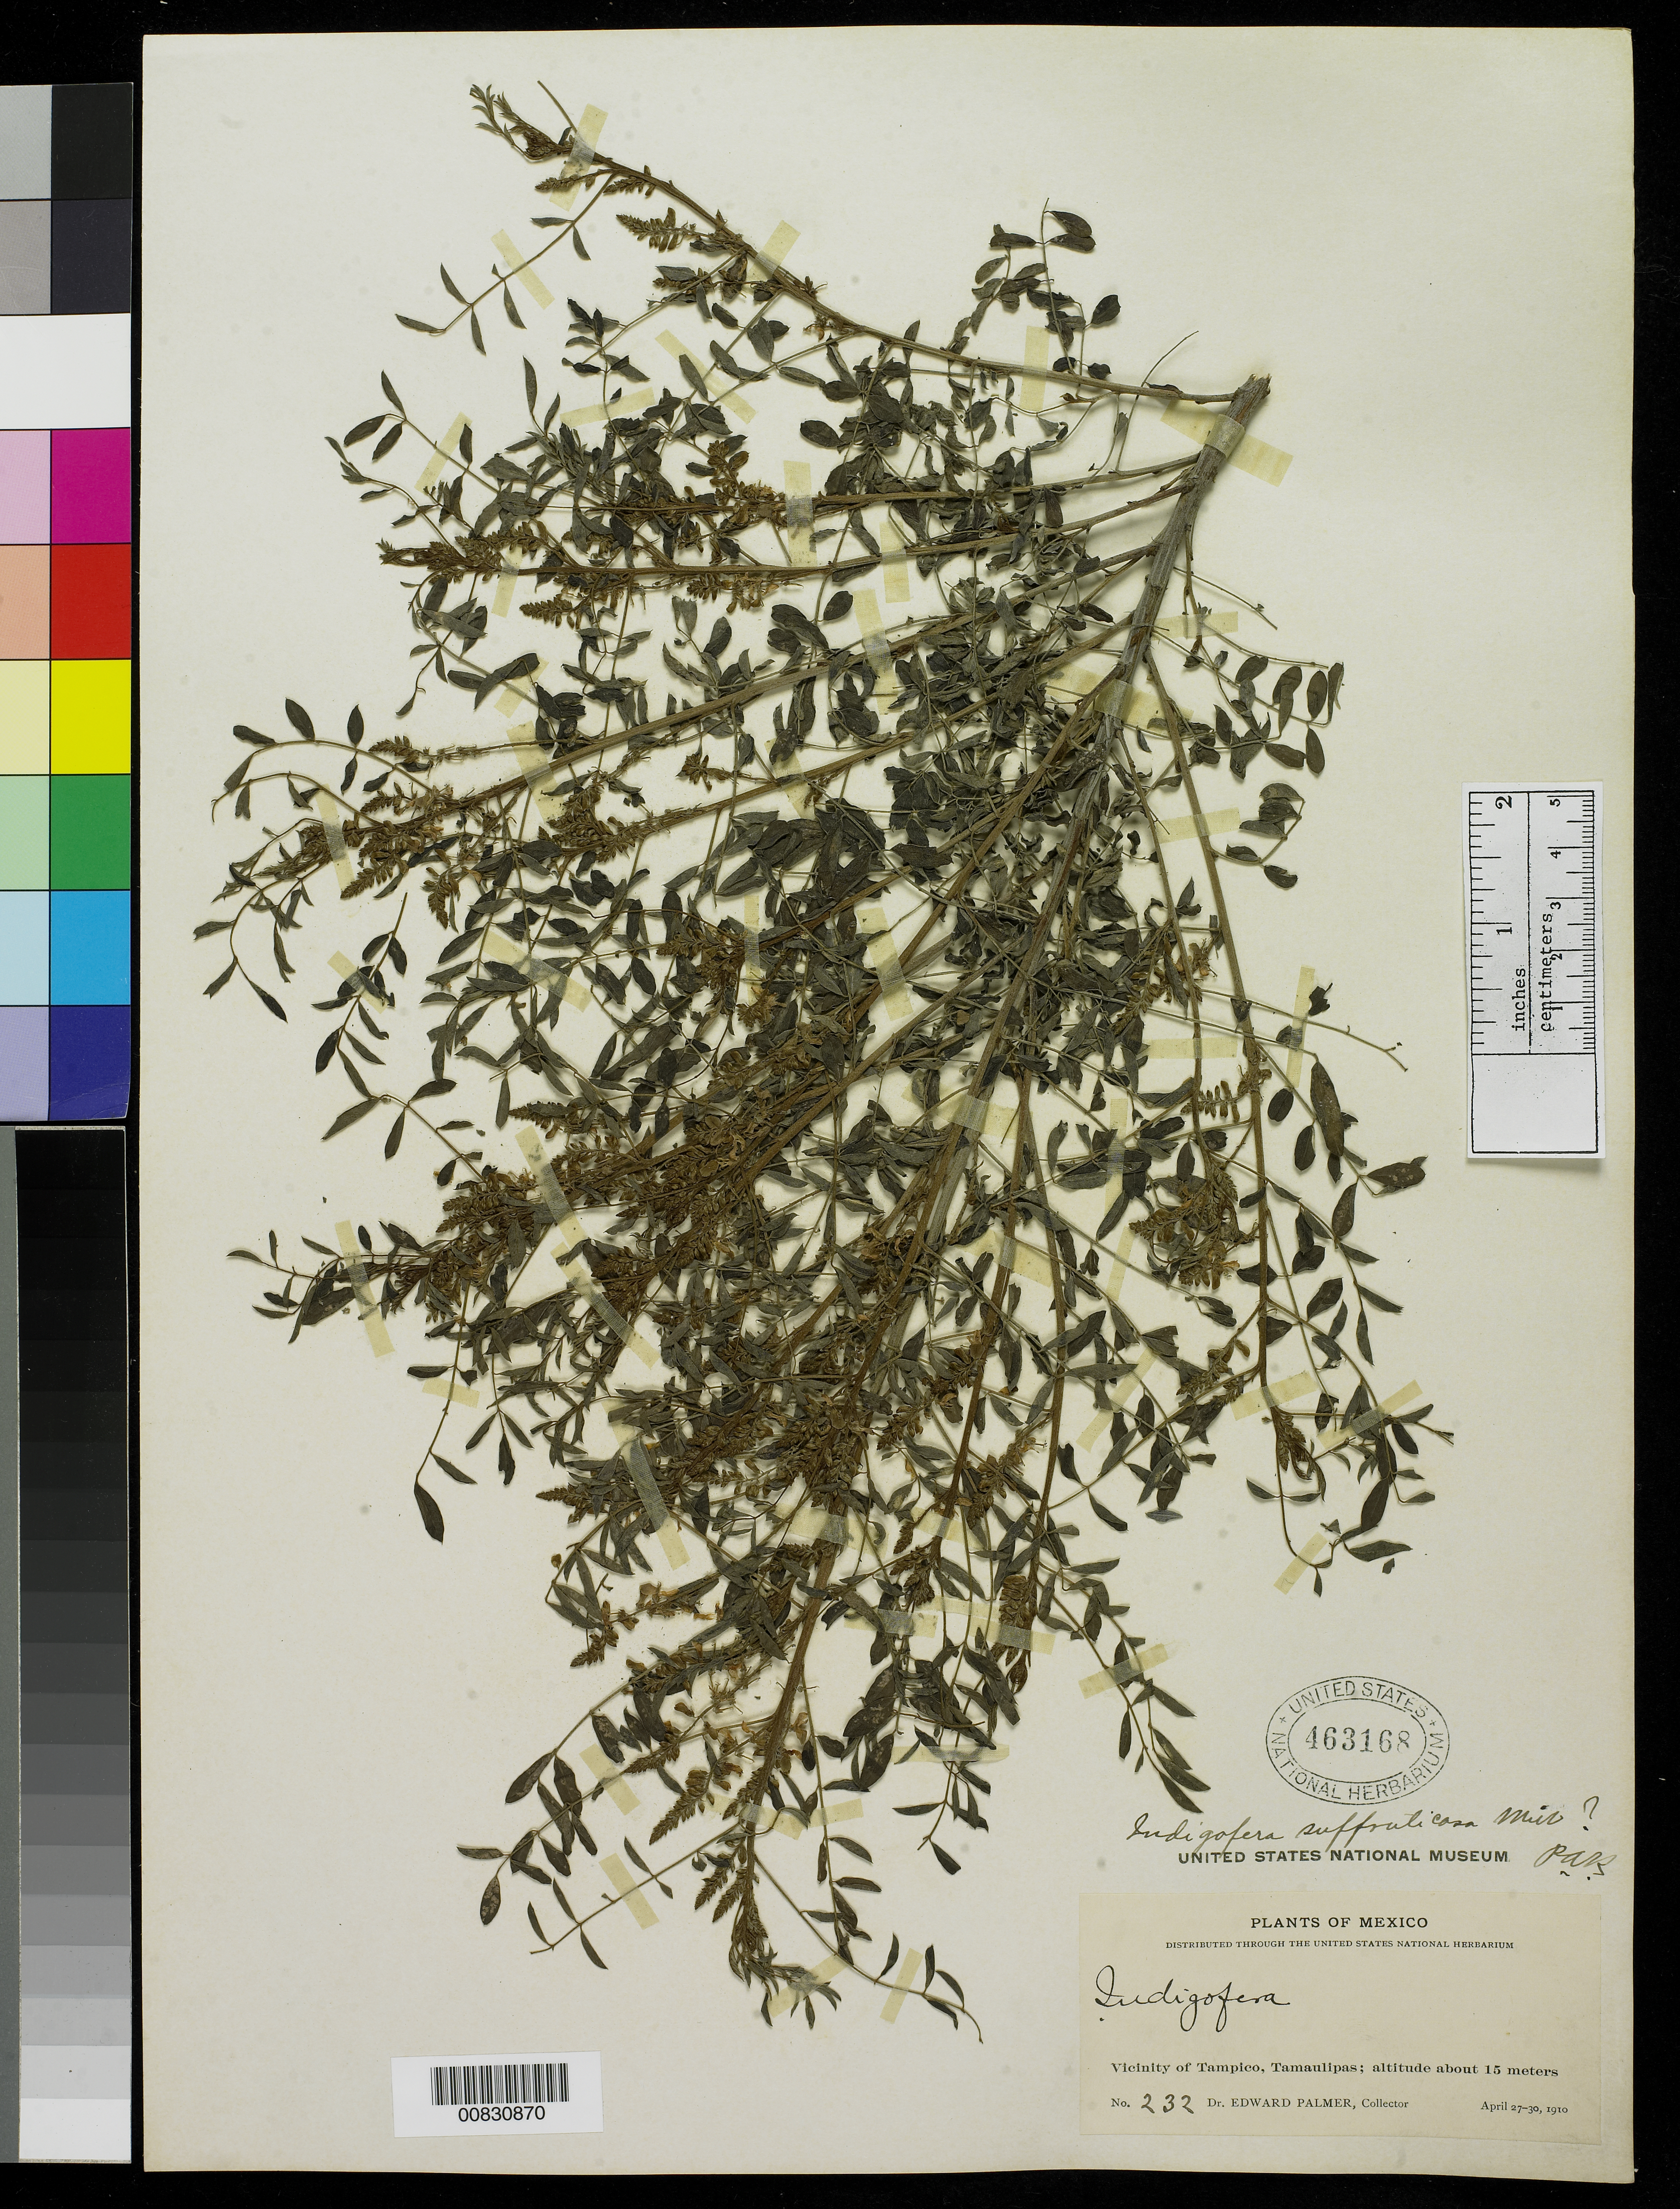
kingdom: Plantae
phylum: Tracheophyta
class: Magnoliopsida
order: Fabales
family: Fabaceae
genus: Indigofera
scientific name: Indigofera suffruticosa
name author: Mill.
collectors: E. Palmer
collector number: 232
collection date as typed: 27 Apr 1910 to 30 Apr 1910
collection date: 1910-04-27/1910-04-30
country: Mexico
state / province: Tamaulipas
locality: Vicinity of Tampico, Tamaulipas.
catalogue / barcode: US 463168